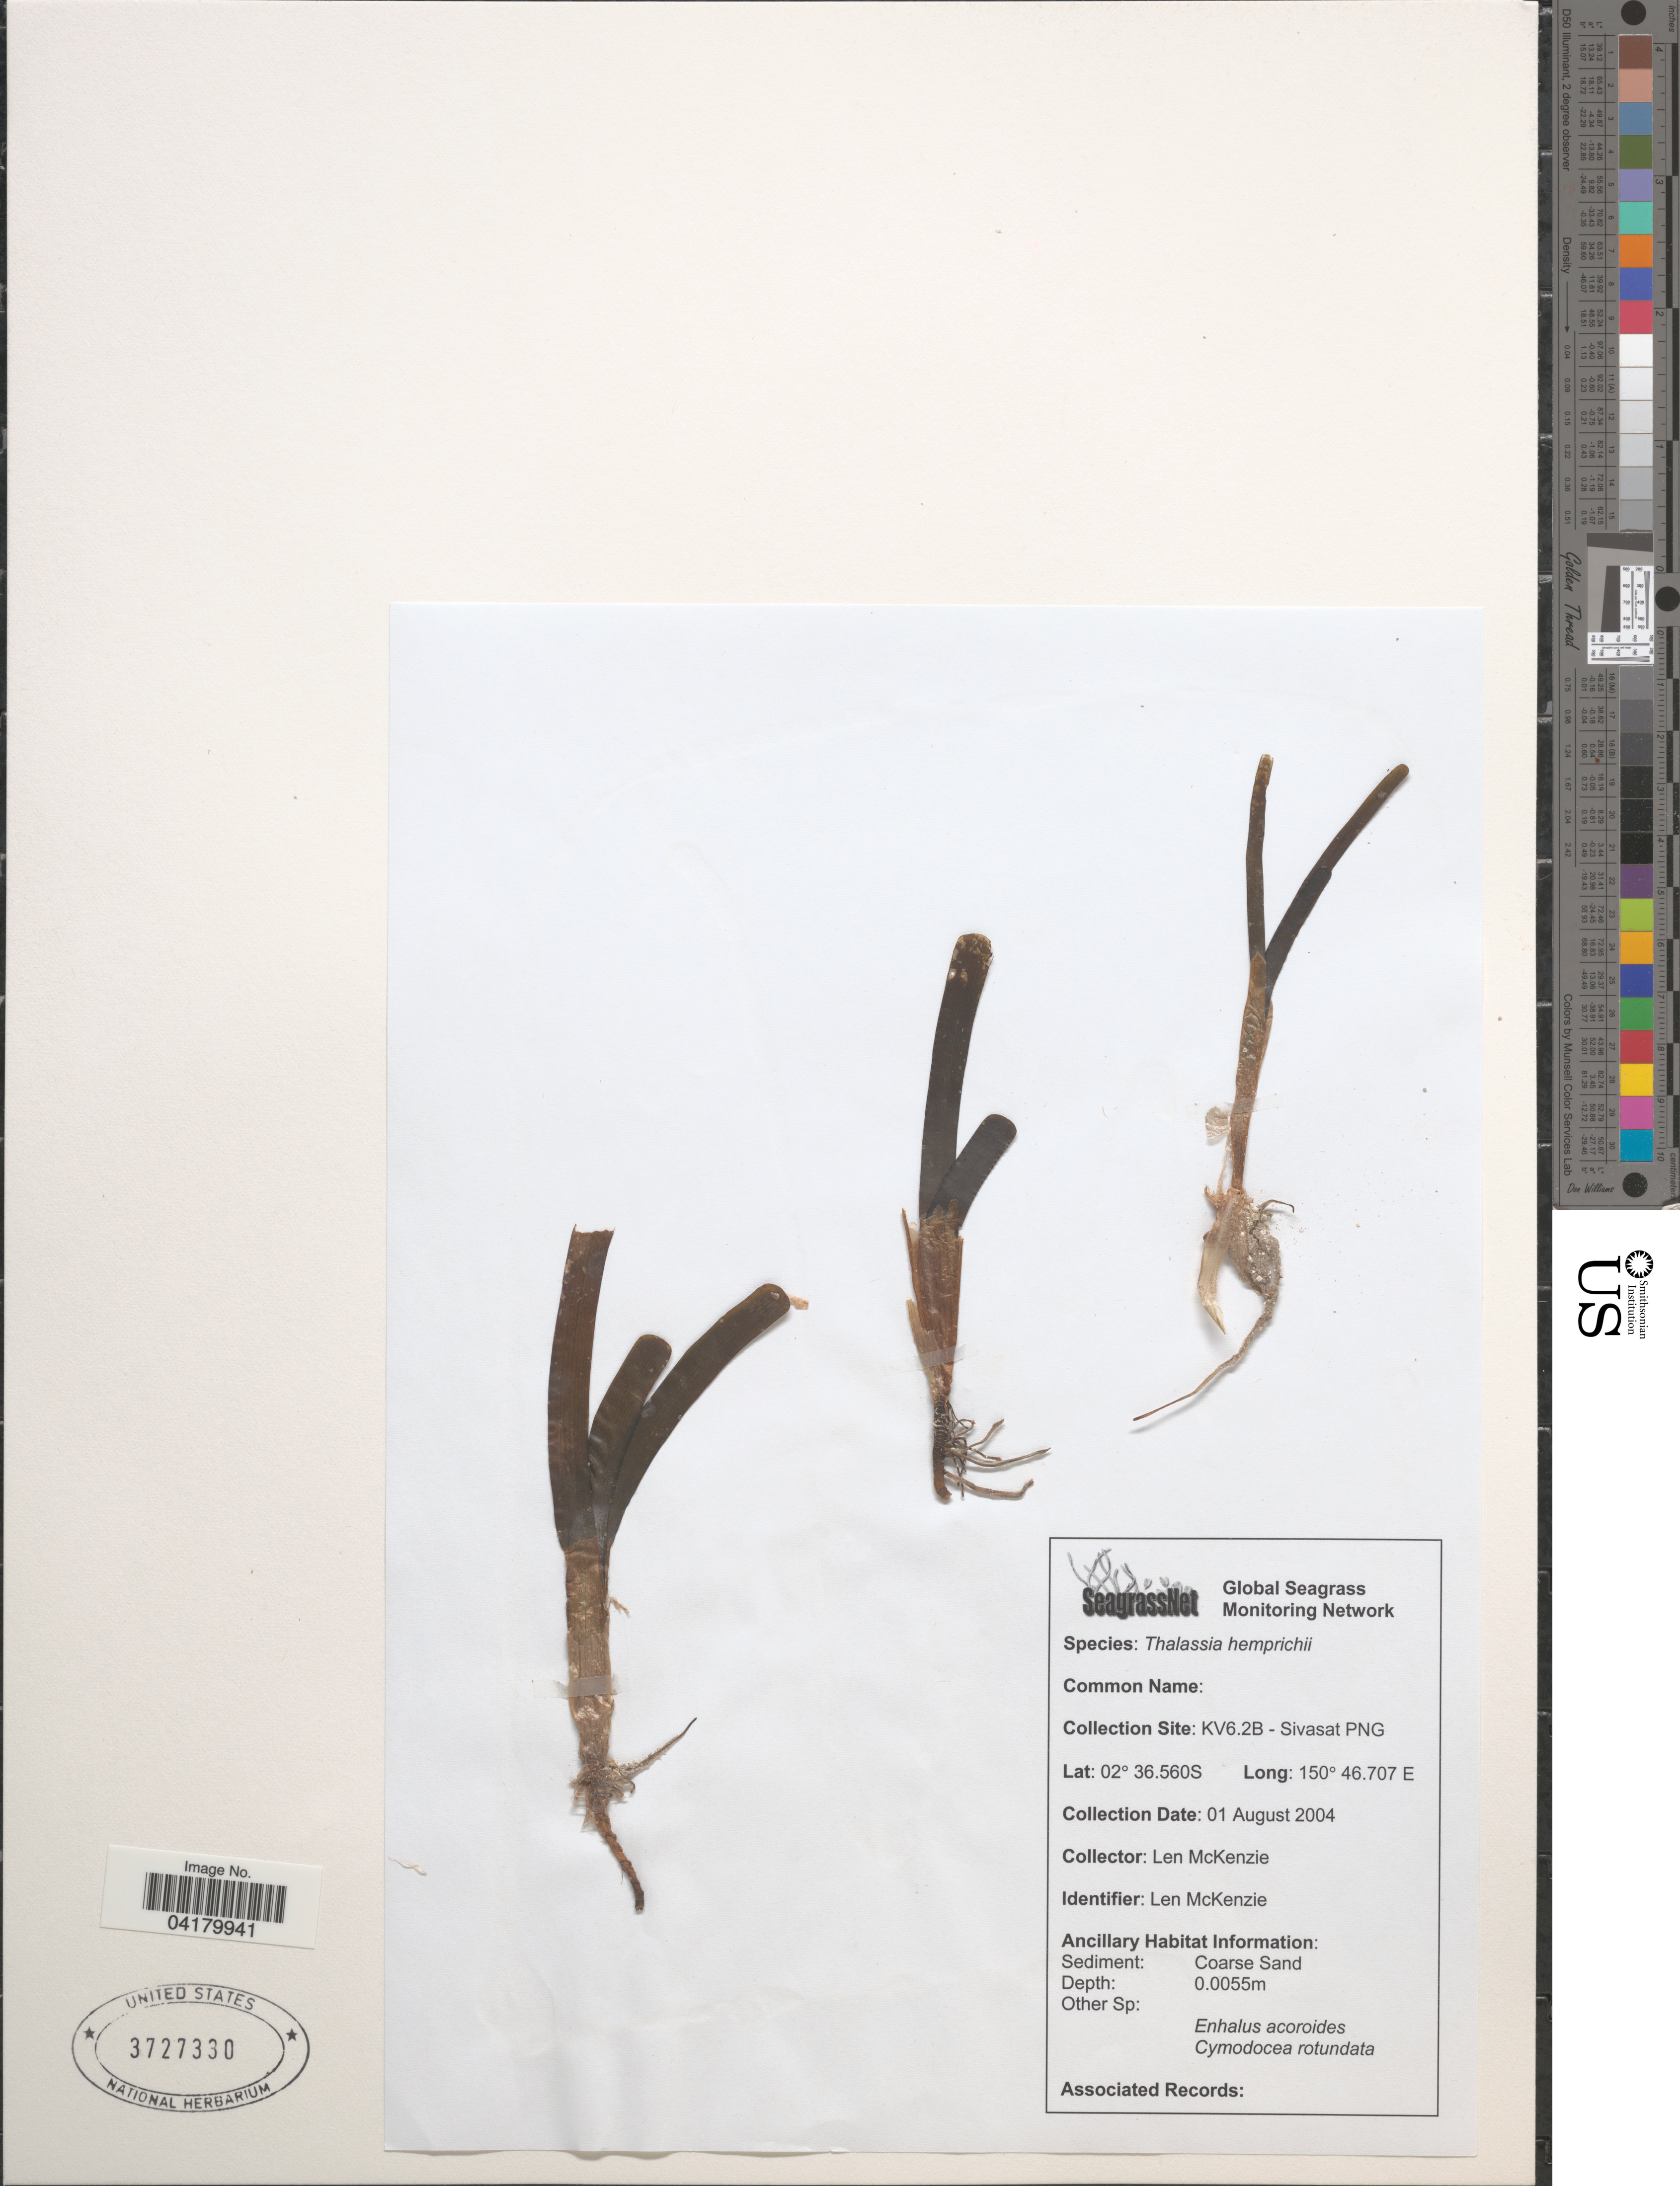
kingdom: Plantae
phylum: Tracheophyta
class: Liliopsida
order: Alismatales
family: Hydrocharitaceae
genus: Thalassia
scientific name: Thalassia hemprichii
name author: Asch.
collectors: L. McKenzie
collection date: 2004-08-01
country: Papua New Guinea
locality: Collection Site: KV6.2B - Sivasat PNG.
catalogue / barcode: US 3727330